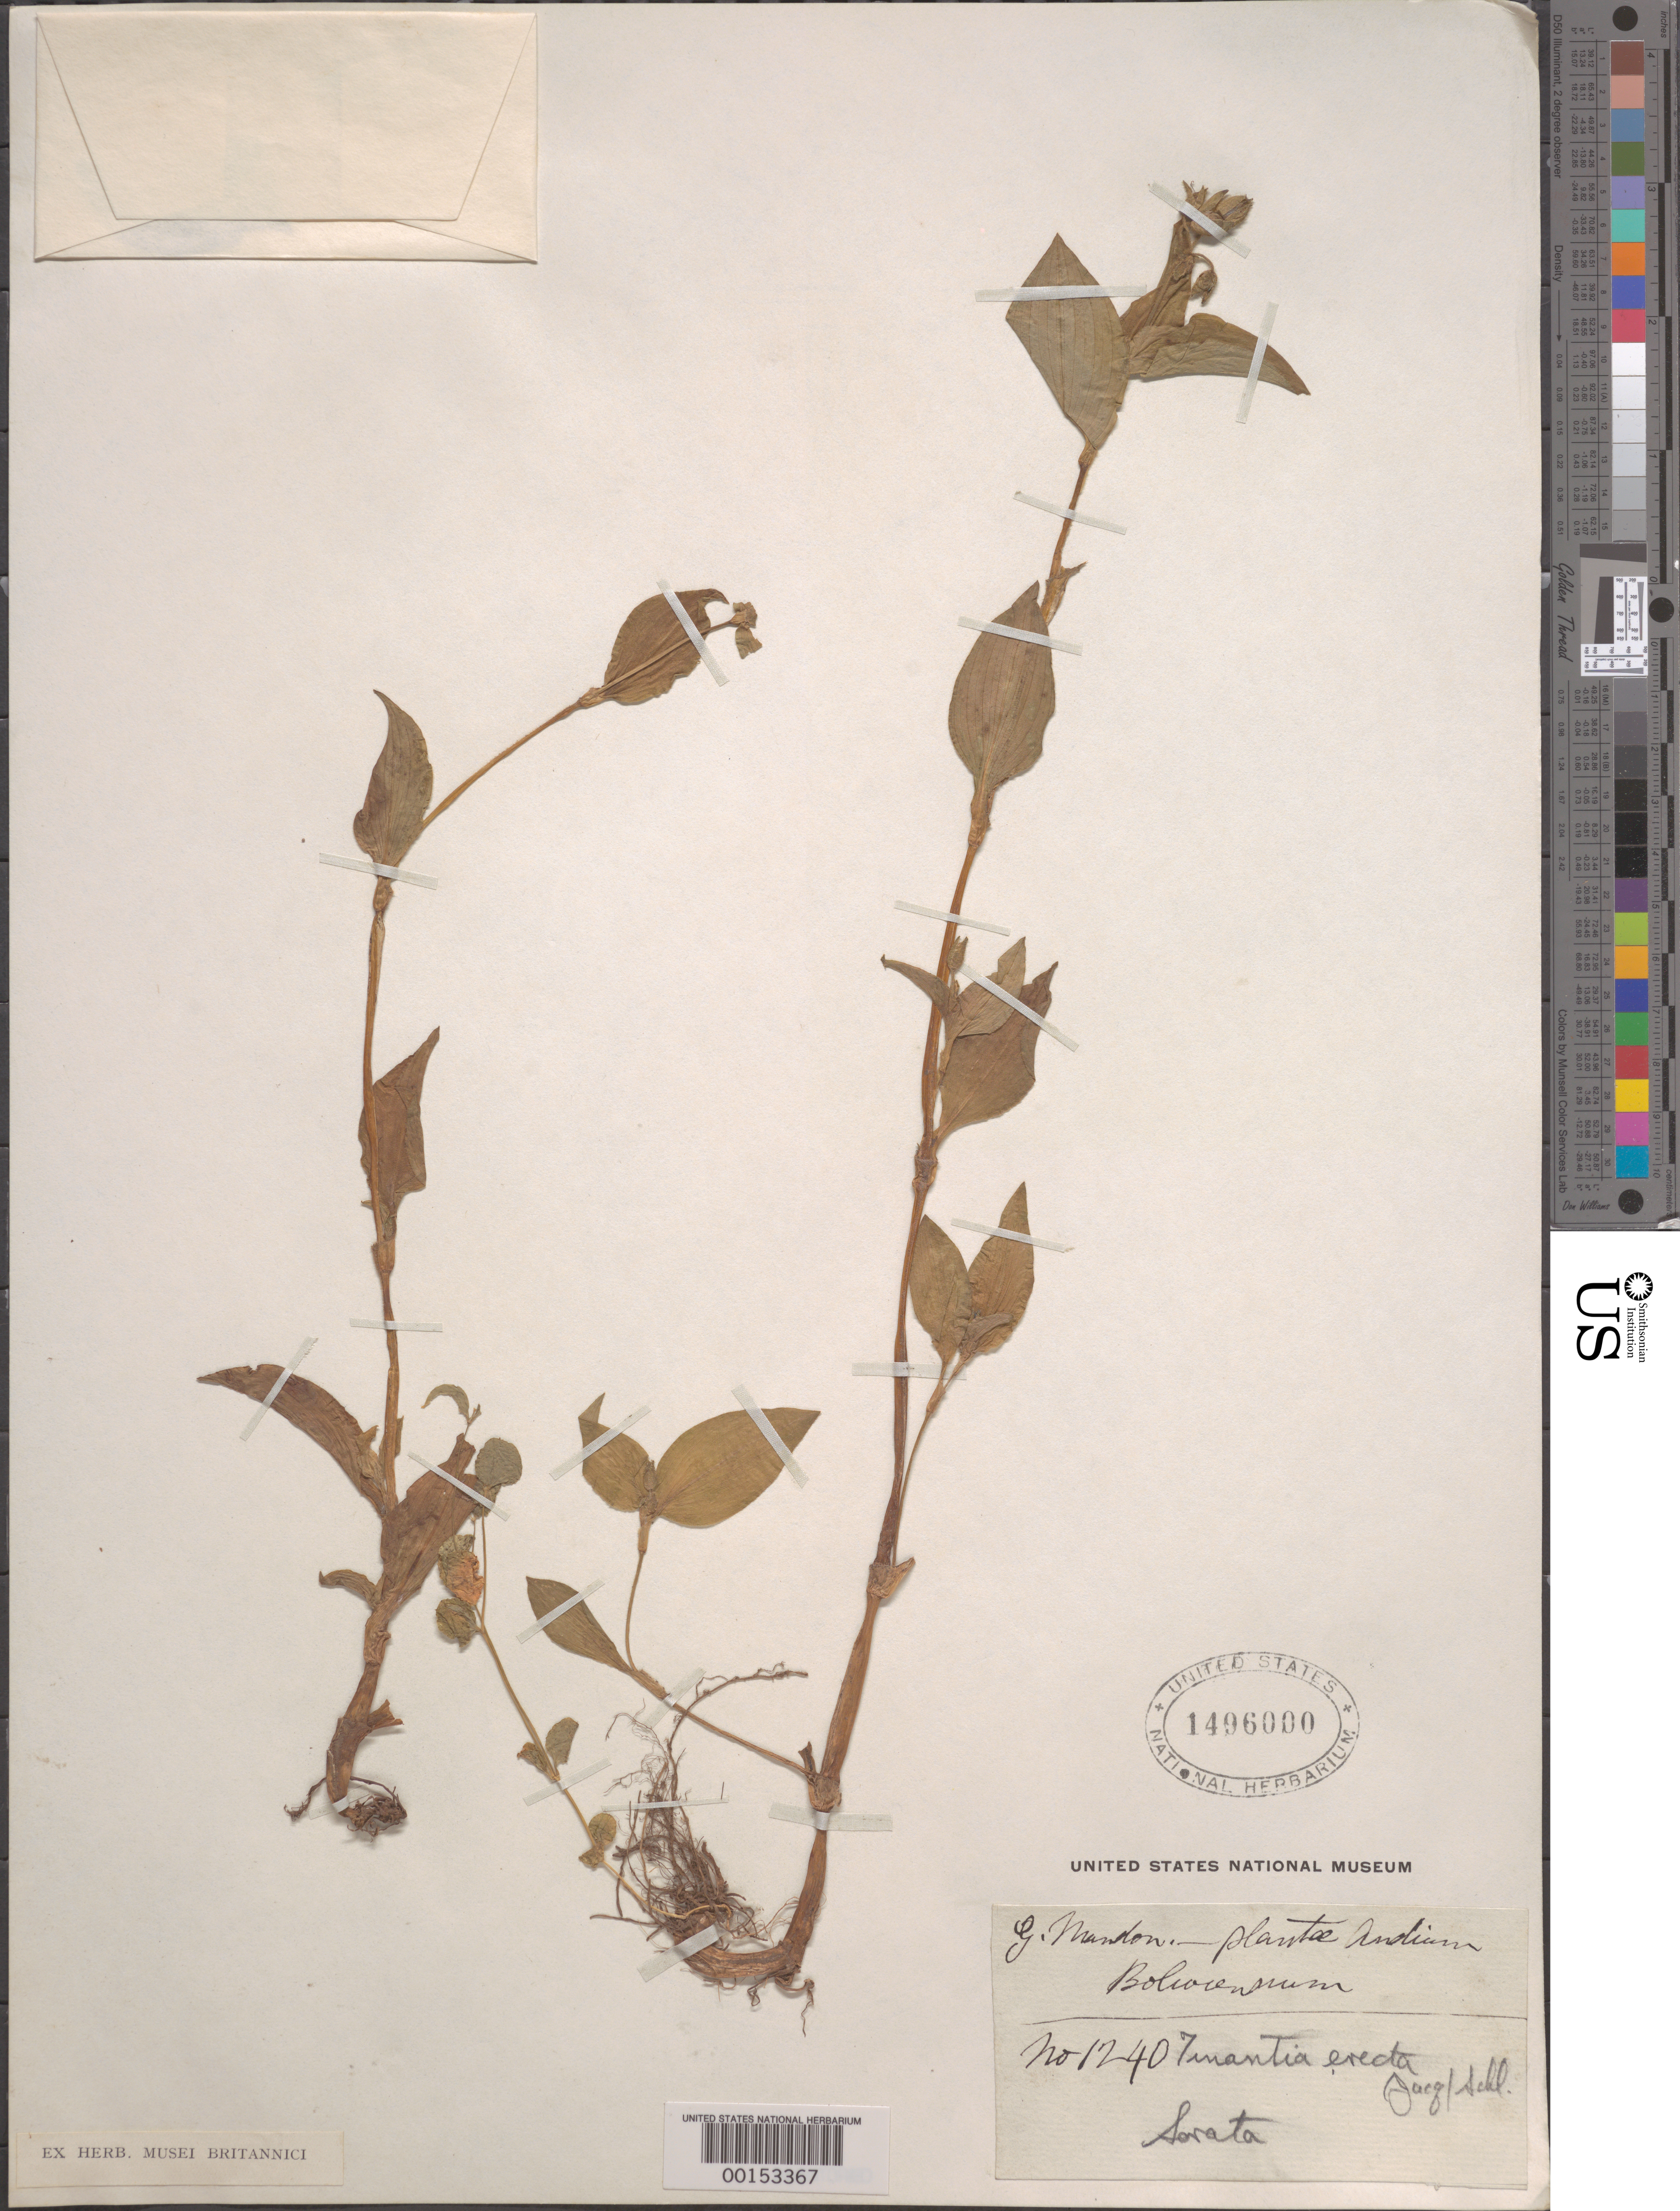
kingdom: Plantae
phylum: Tracheophyta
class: Liliopsida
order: Commelinales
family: Commelinaceae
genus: Tinantia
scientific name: Tinantia erecta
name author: (Jacq.) Fenzl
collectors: G. Mandon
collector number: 1240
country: Bolivia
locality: Sorata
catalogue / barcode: US 1496000